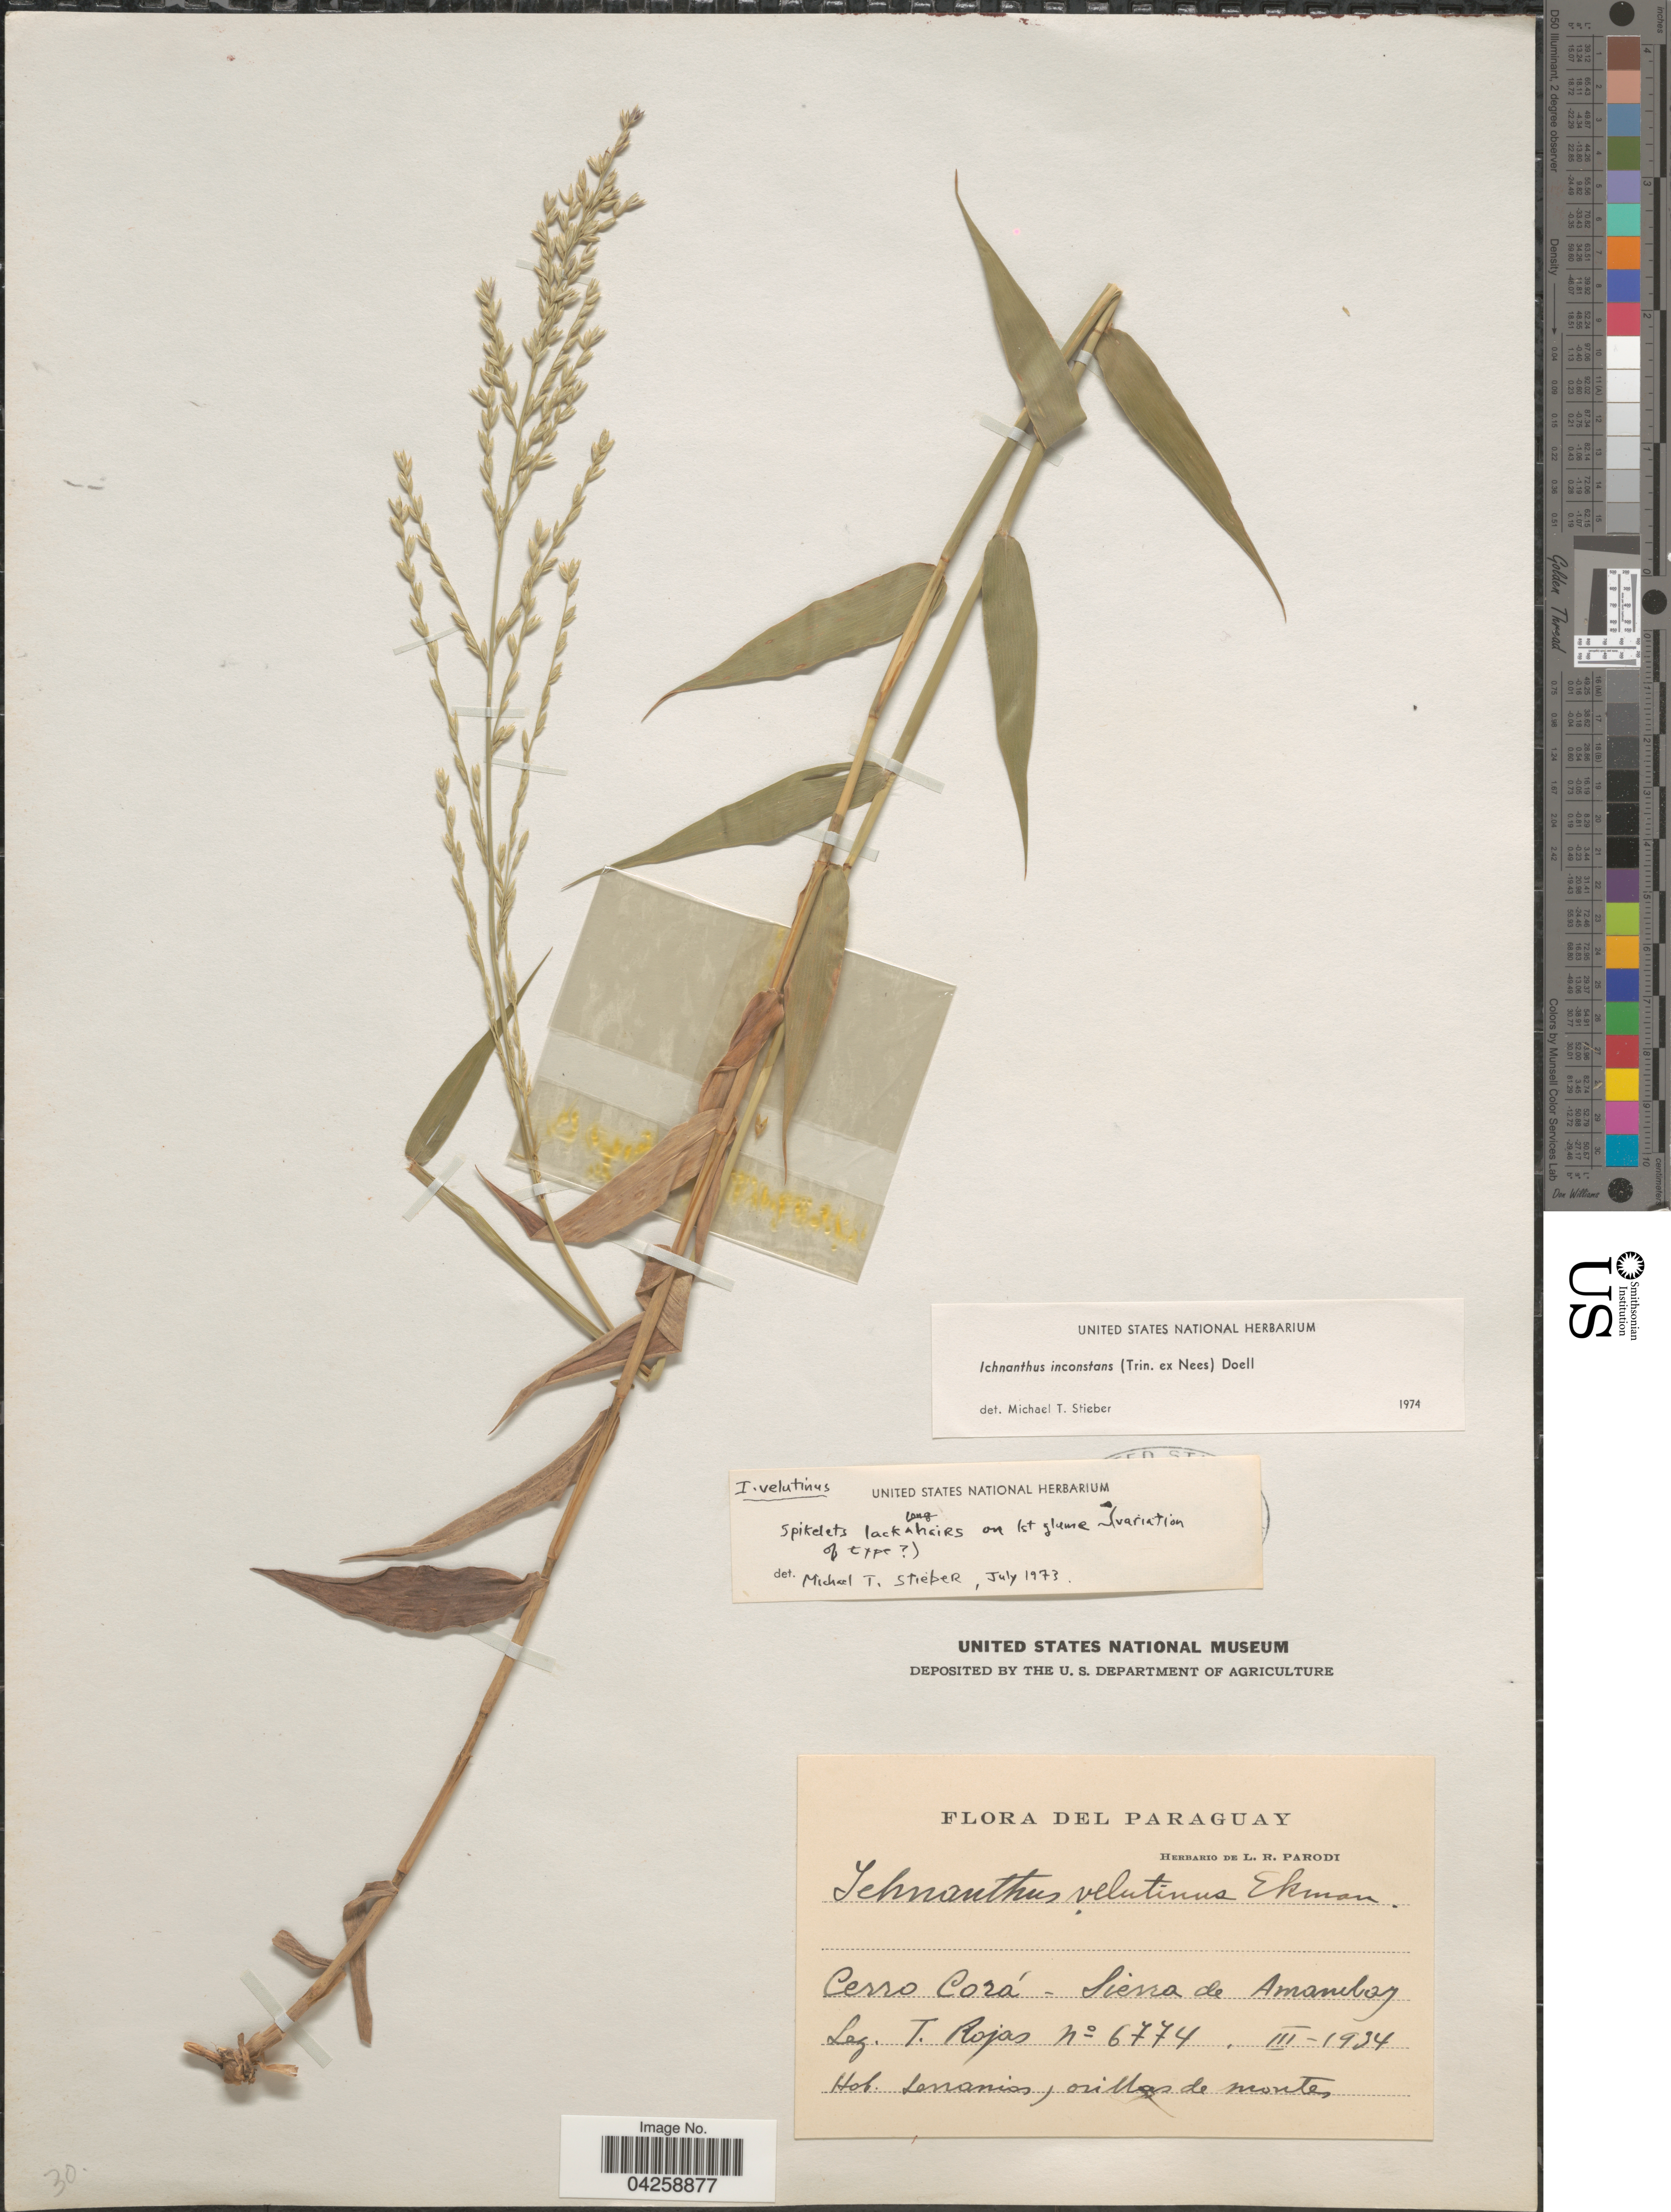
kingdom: Plantae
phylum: Tracheophyta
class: Liliopsida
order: Poales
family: Poaceae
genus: Ichnanthus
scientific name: Ichnanthus inconstans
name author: (Trin. ex Nees) Döll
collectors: T. Rojas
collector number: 6774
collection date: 1934-03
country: Paraguay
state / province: Amambay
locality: Cerro Corá - Sierra de Amambay.